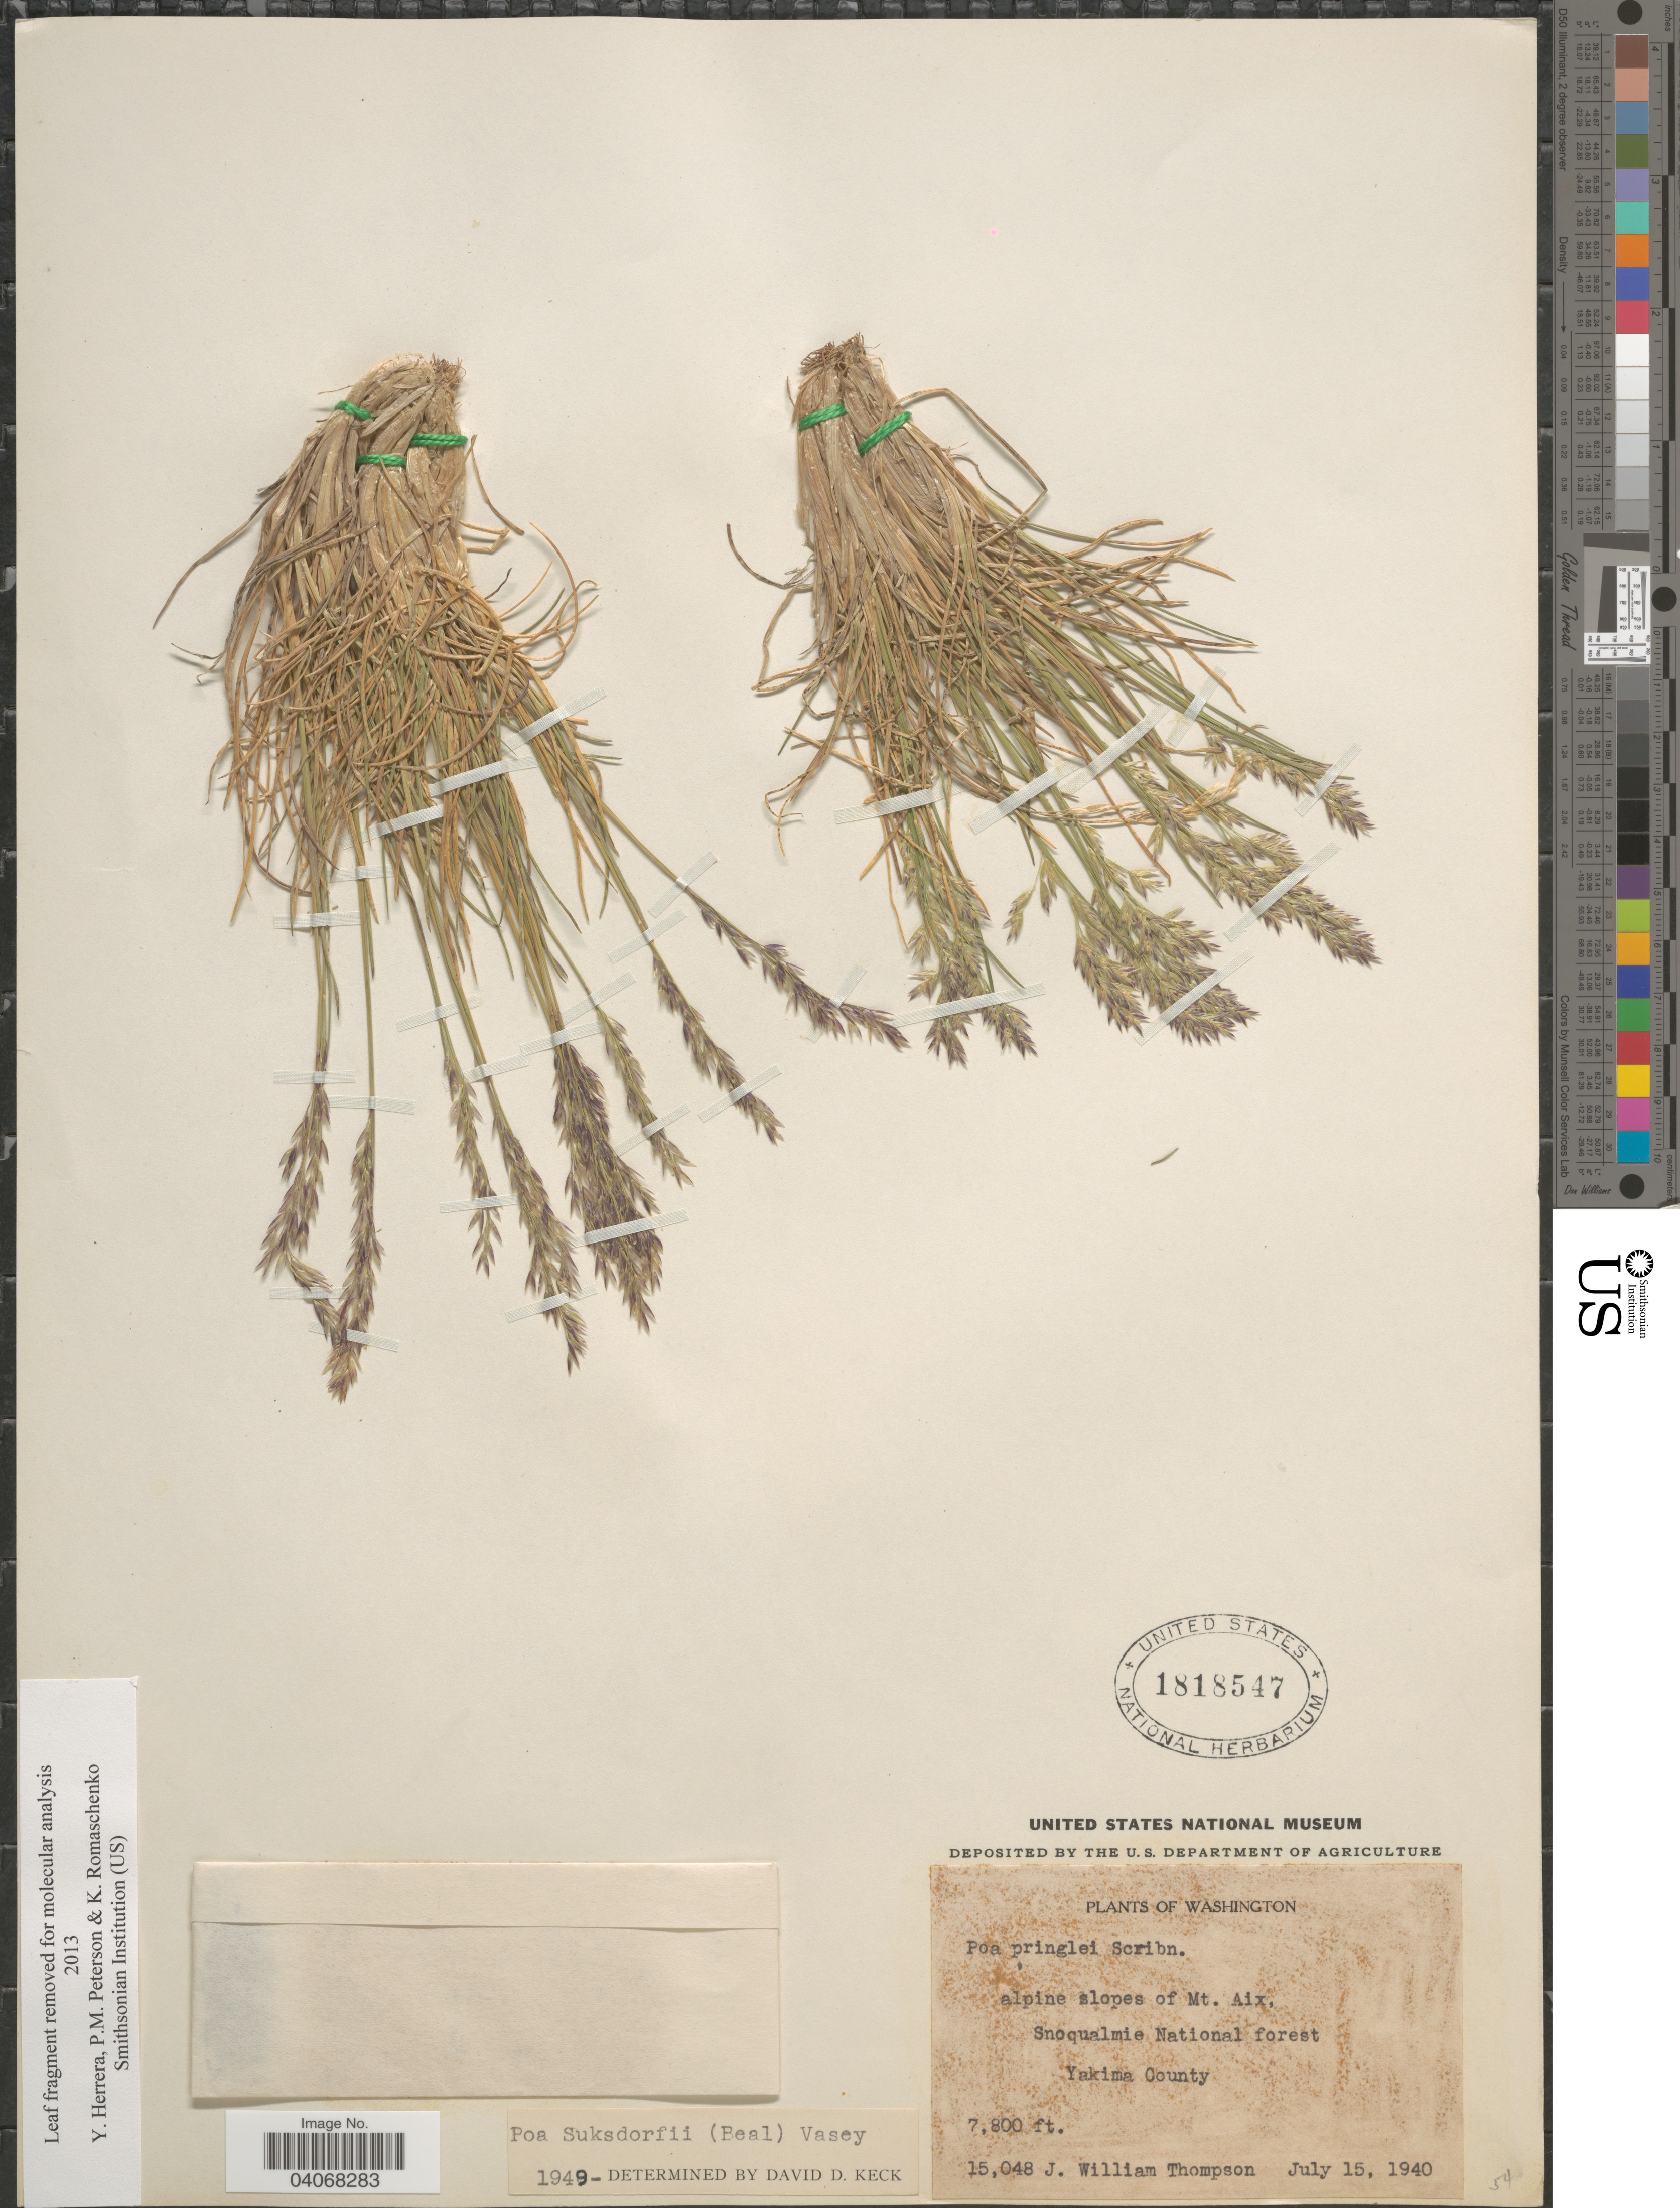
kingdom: Plantae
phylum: Tracheophyta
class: Liliopsida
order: Poales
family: Poaceae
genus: Poa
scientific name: Poa suksdorfii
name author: (W.J. Beal) Vasey ex Piper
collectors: J. W. Thompson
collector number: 15048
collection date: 1940-07-15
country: United States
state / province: Washington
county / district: Yakima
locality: Alpine slopes of Mt. Aix, Snoqualmie National forest Yakima County.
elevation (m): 2377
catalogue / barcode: US 1818547